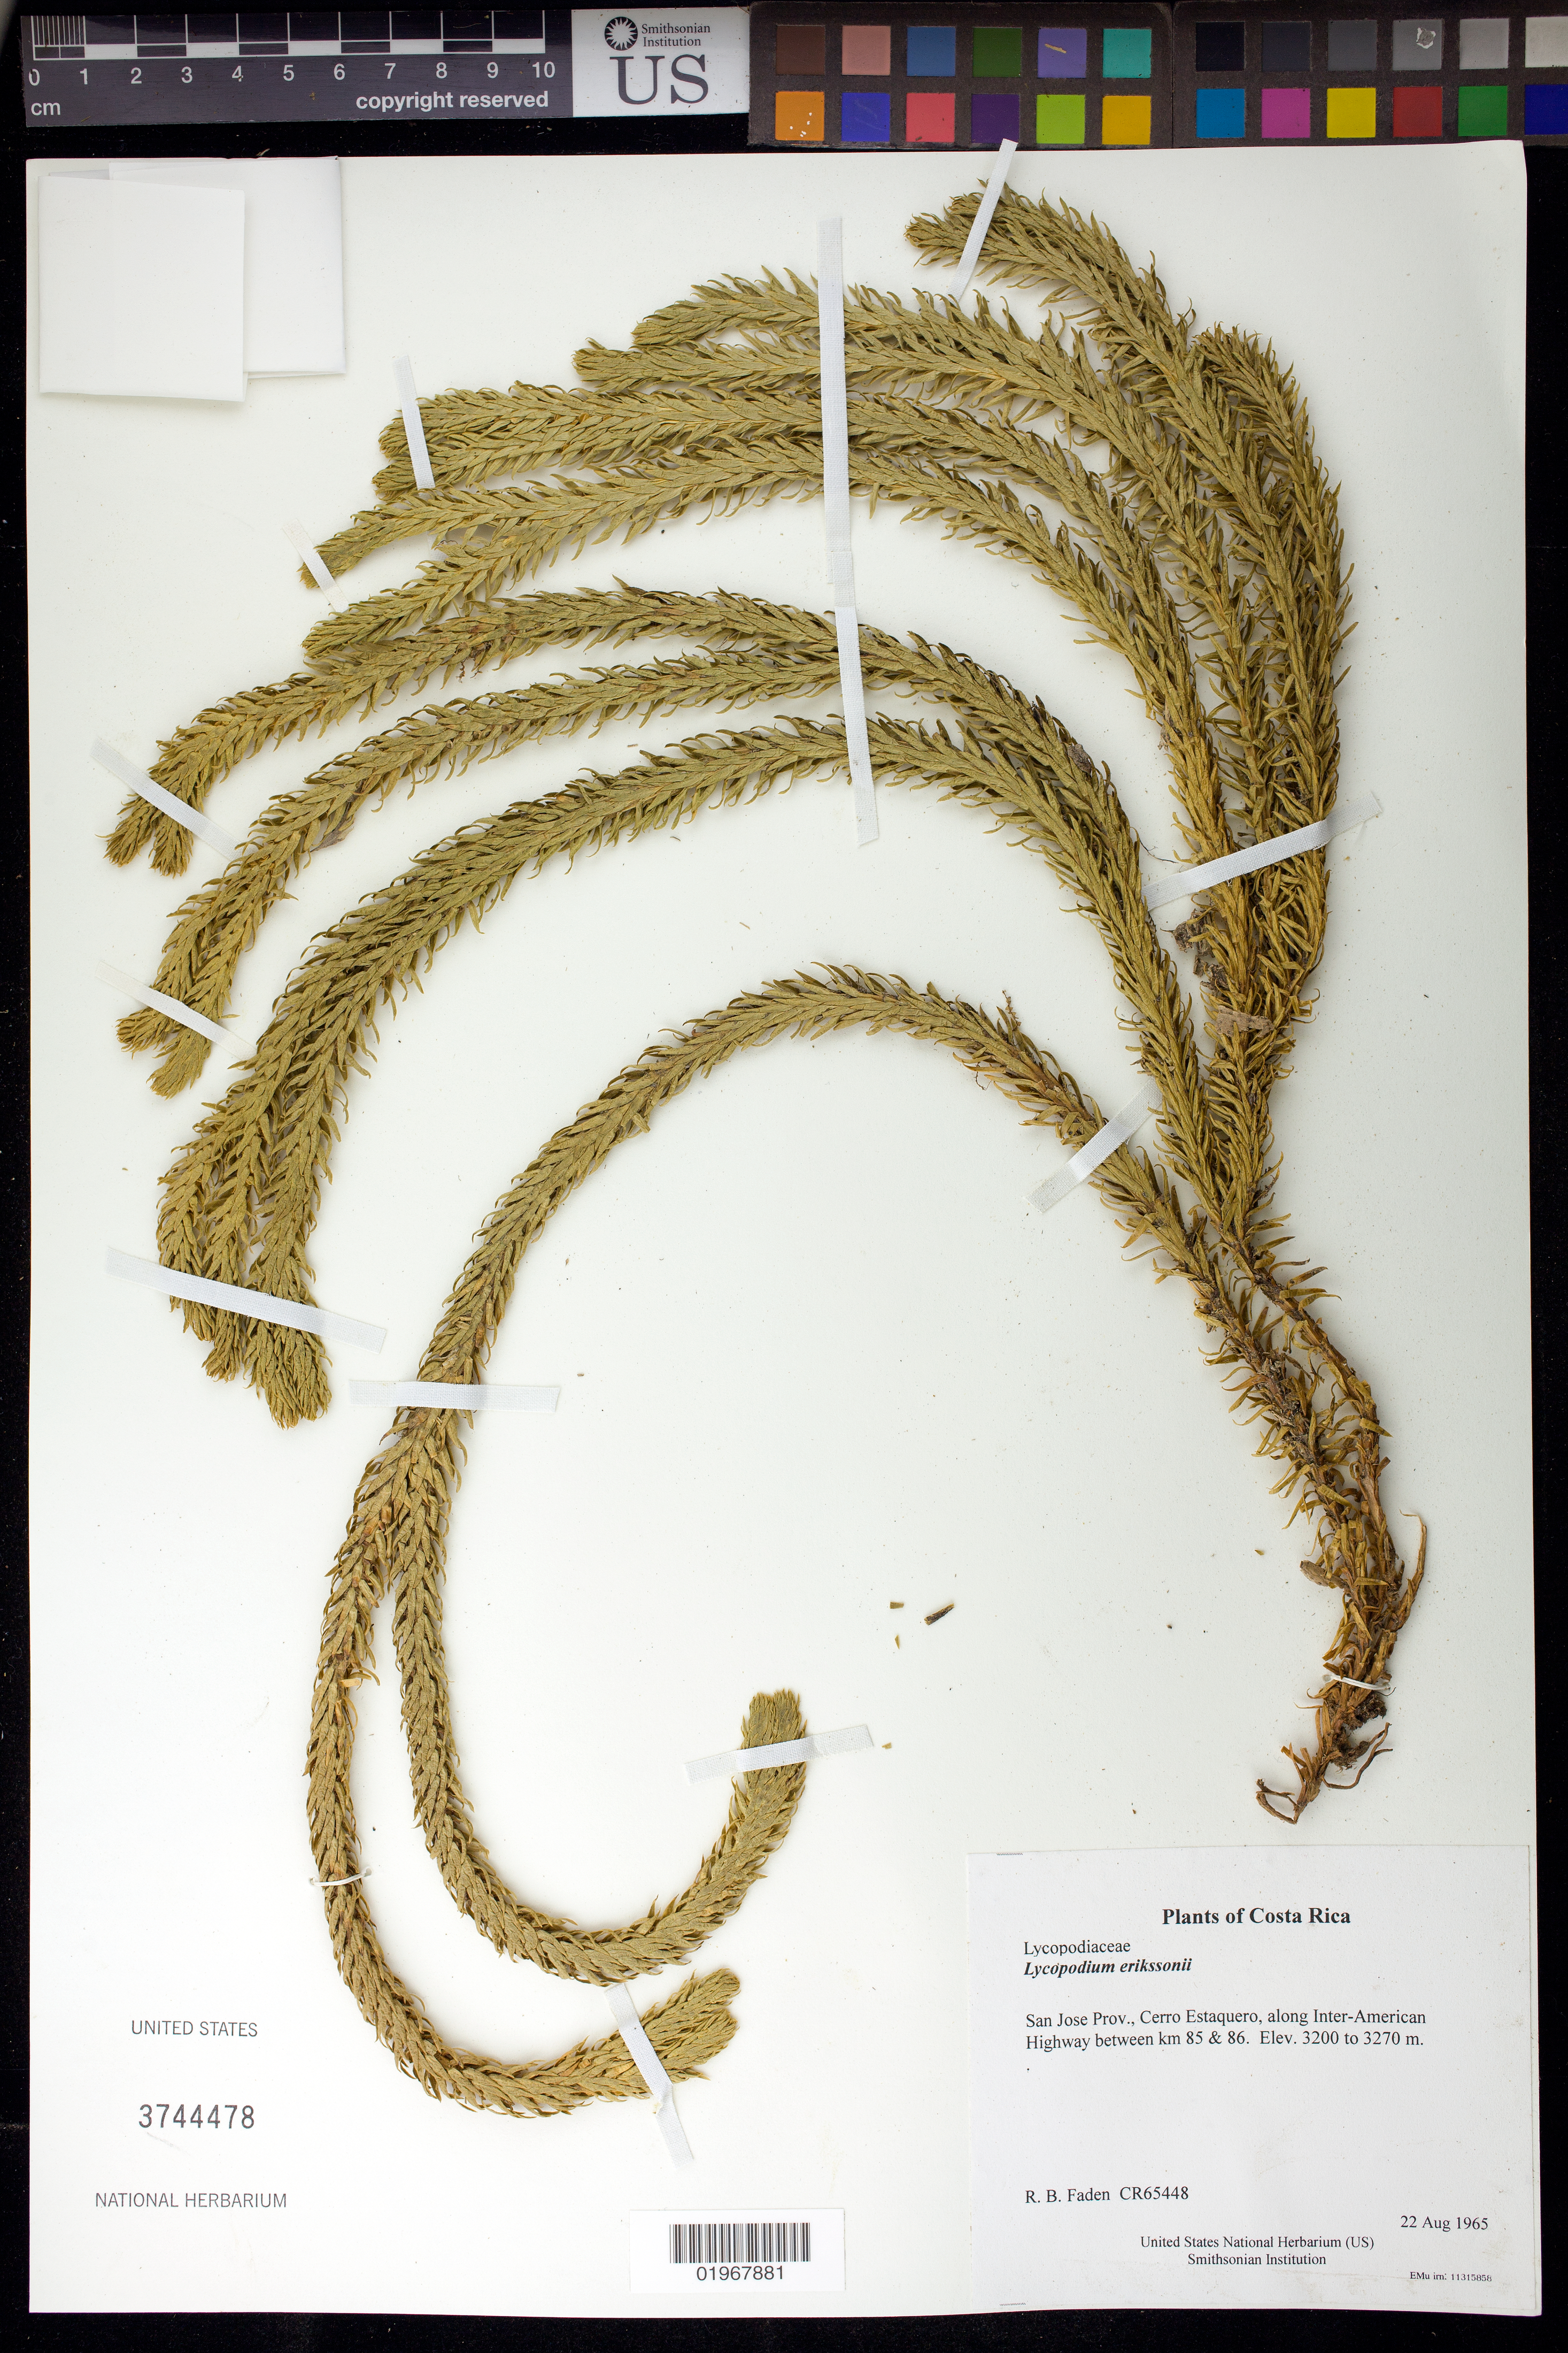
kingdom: Plantae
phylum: Tracheophyta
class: Lycopodiopsida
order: Lycopodiales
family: Lycopodiaceae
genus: Phlegmariurus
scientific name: Phlegmariurus talamancanus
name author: (B. Øllg.) B. Øllg.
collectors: R. B. Faden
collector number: CR65448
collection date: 1965-08-22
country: Costa Rica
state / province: San Jose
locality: Cerro Estaquero, along Inter-American Highway between km 85 & 86.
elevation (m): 3200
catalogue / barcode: US 3744478